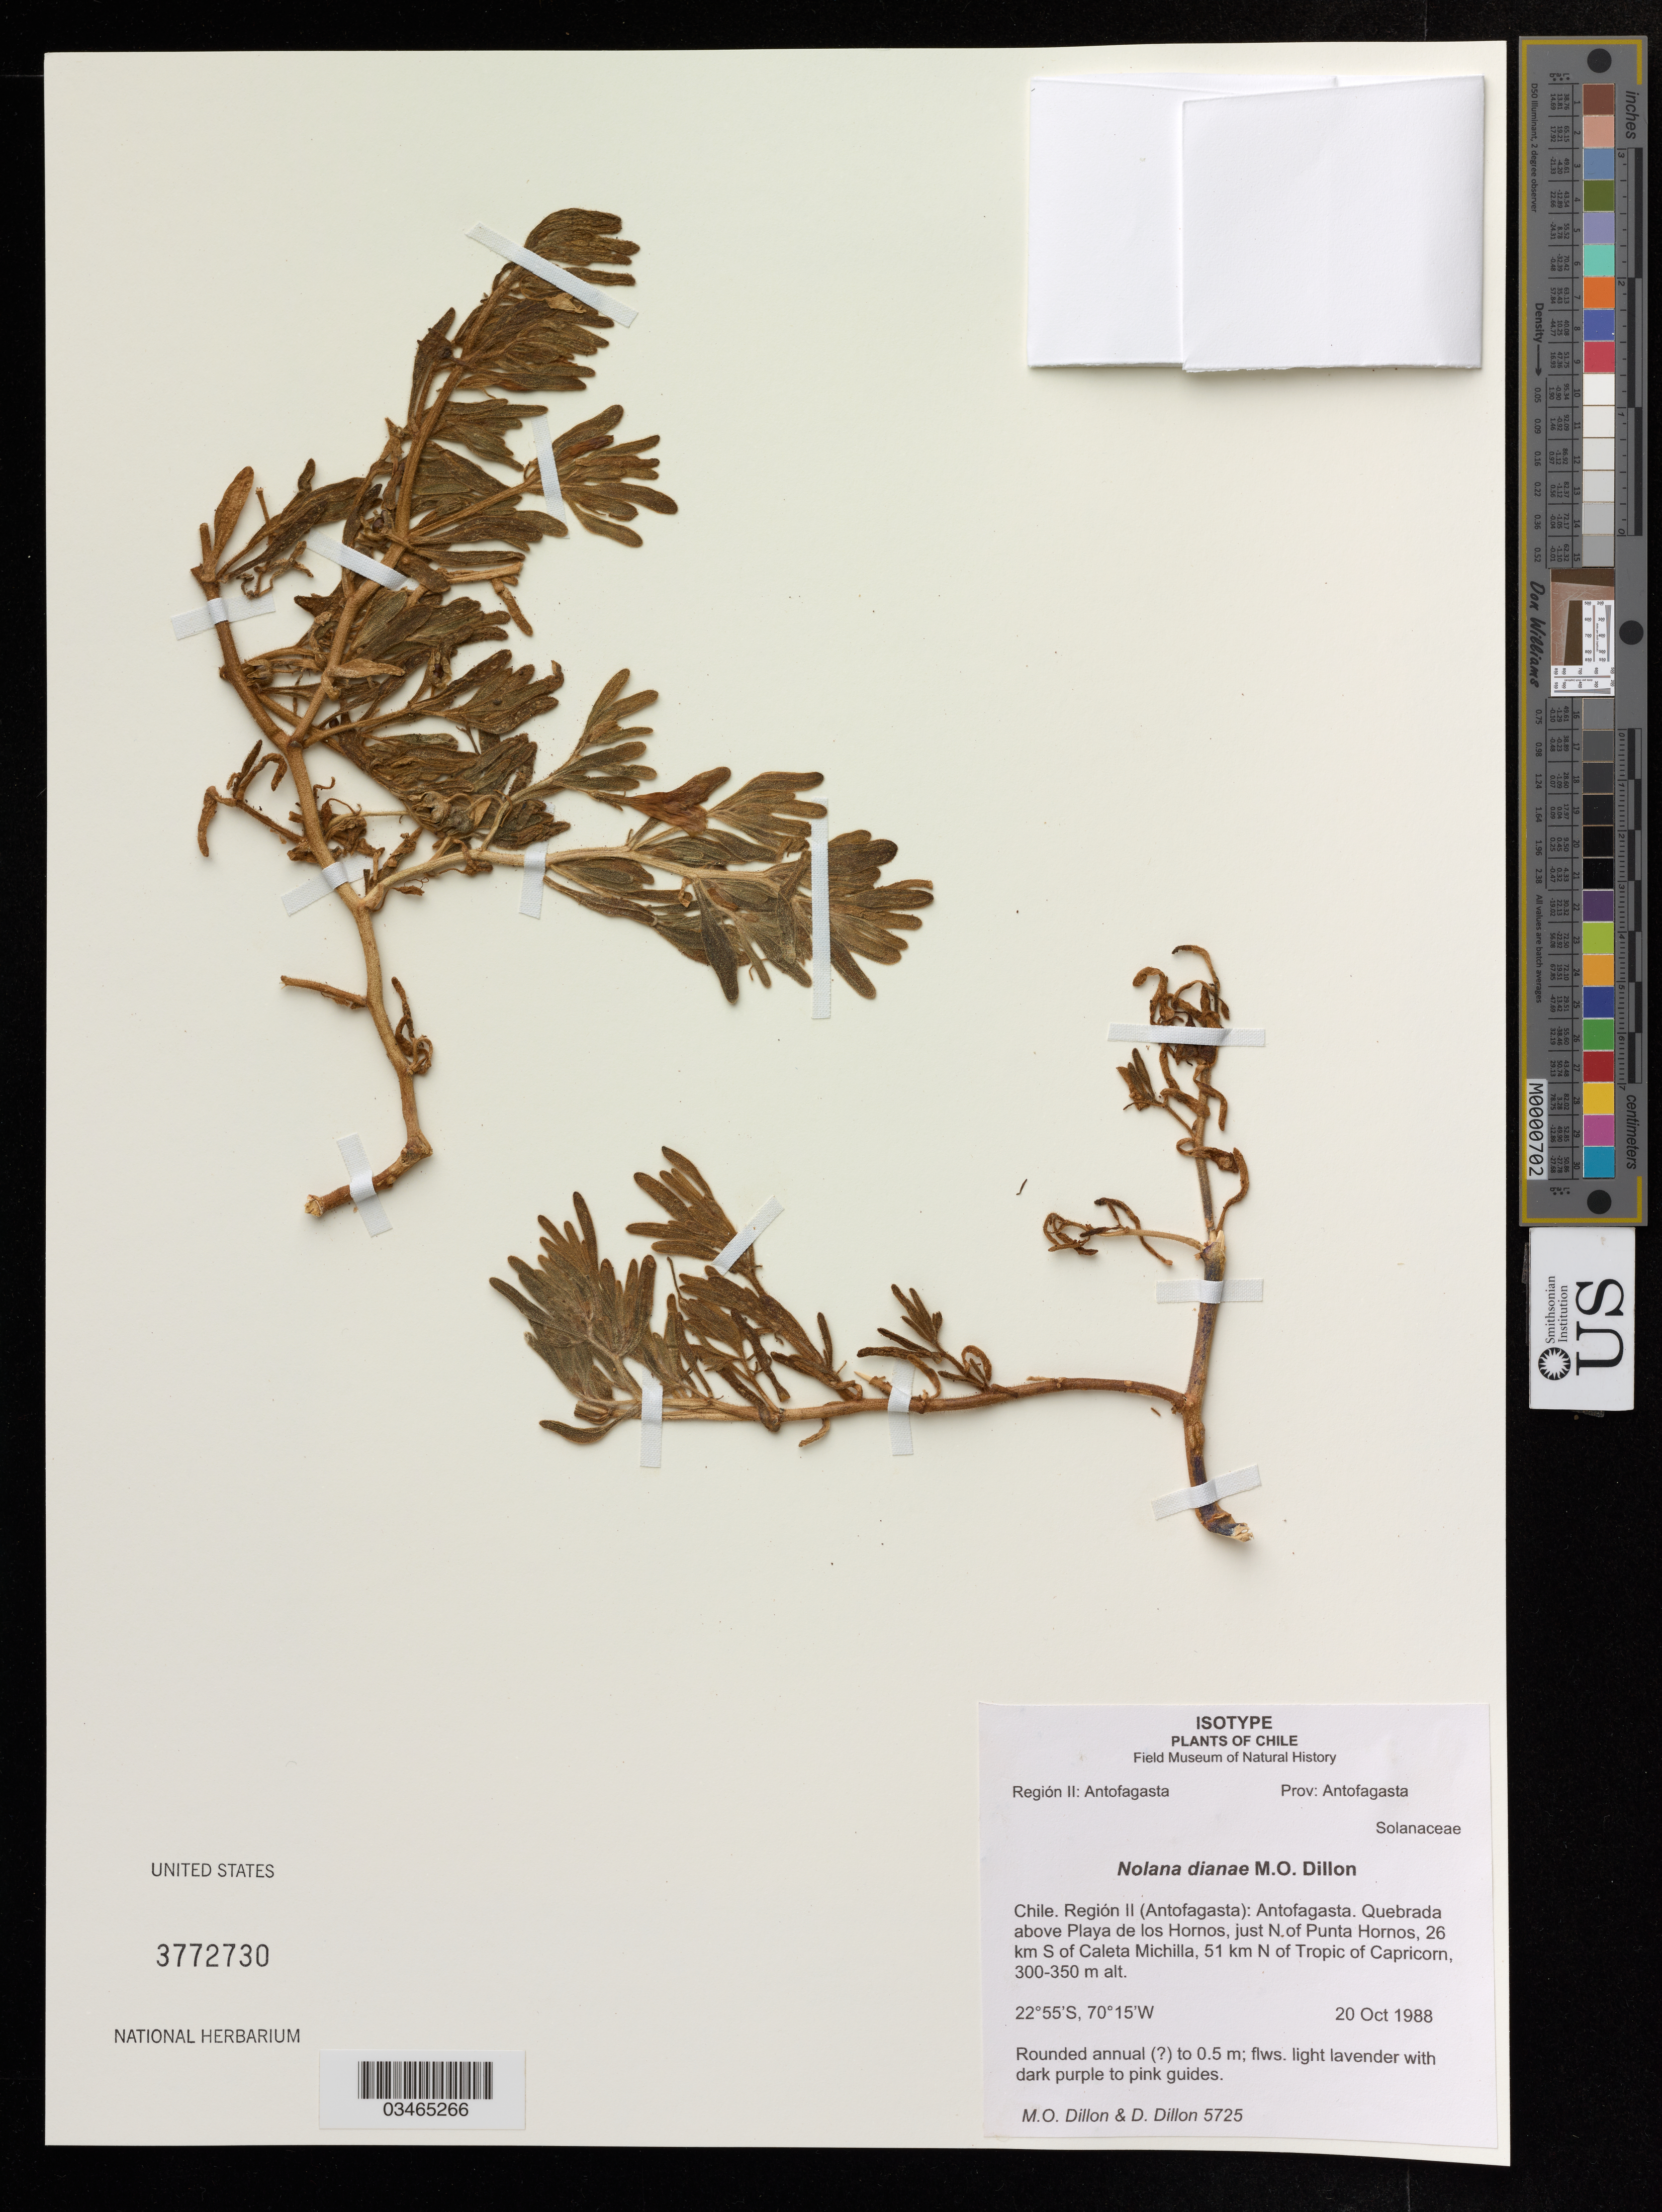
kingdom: Plantae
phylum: Tracheophyta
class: Magnoliopsida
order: Solanales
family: Solanaceae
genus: Nolana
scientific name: Nolana dianae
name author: M.O. Dillon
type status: Isotype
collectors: M. O. Dillon & D. Dillon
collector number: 5725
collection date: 1988-10-20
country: Chile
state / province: Antofagasta (II)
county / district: Antofagasta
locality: Quebrada above Playa de los Hornos, just N of Punta Hornos, 26 km S of Caleta Michilla, 51 km N of Tropic of Capricorn.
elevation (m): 300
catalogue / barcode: US 3772730